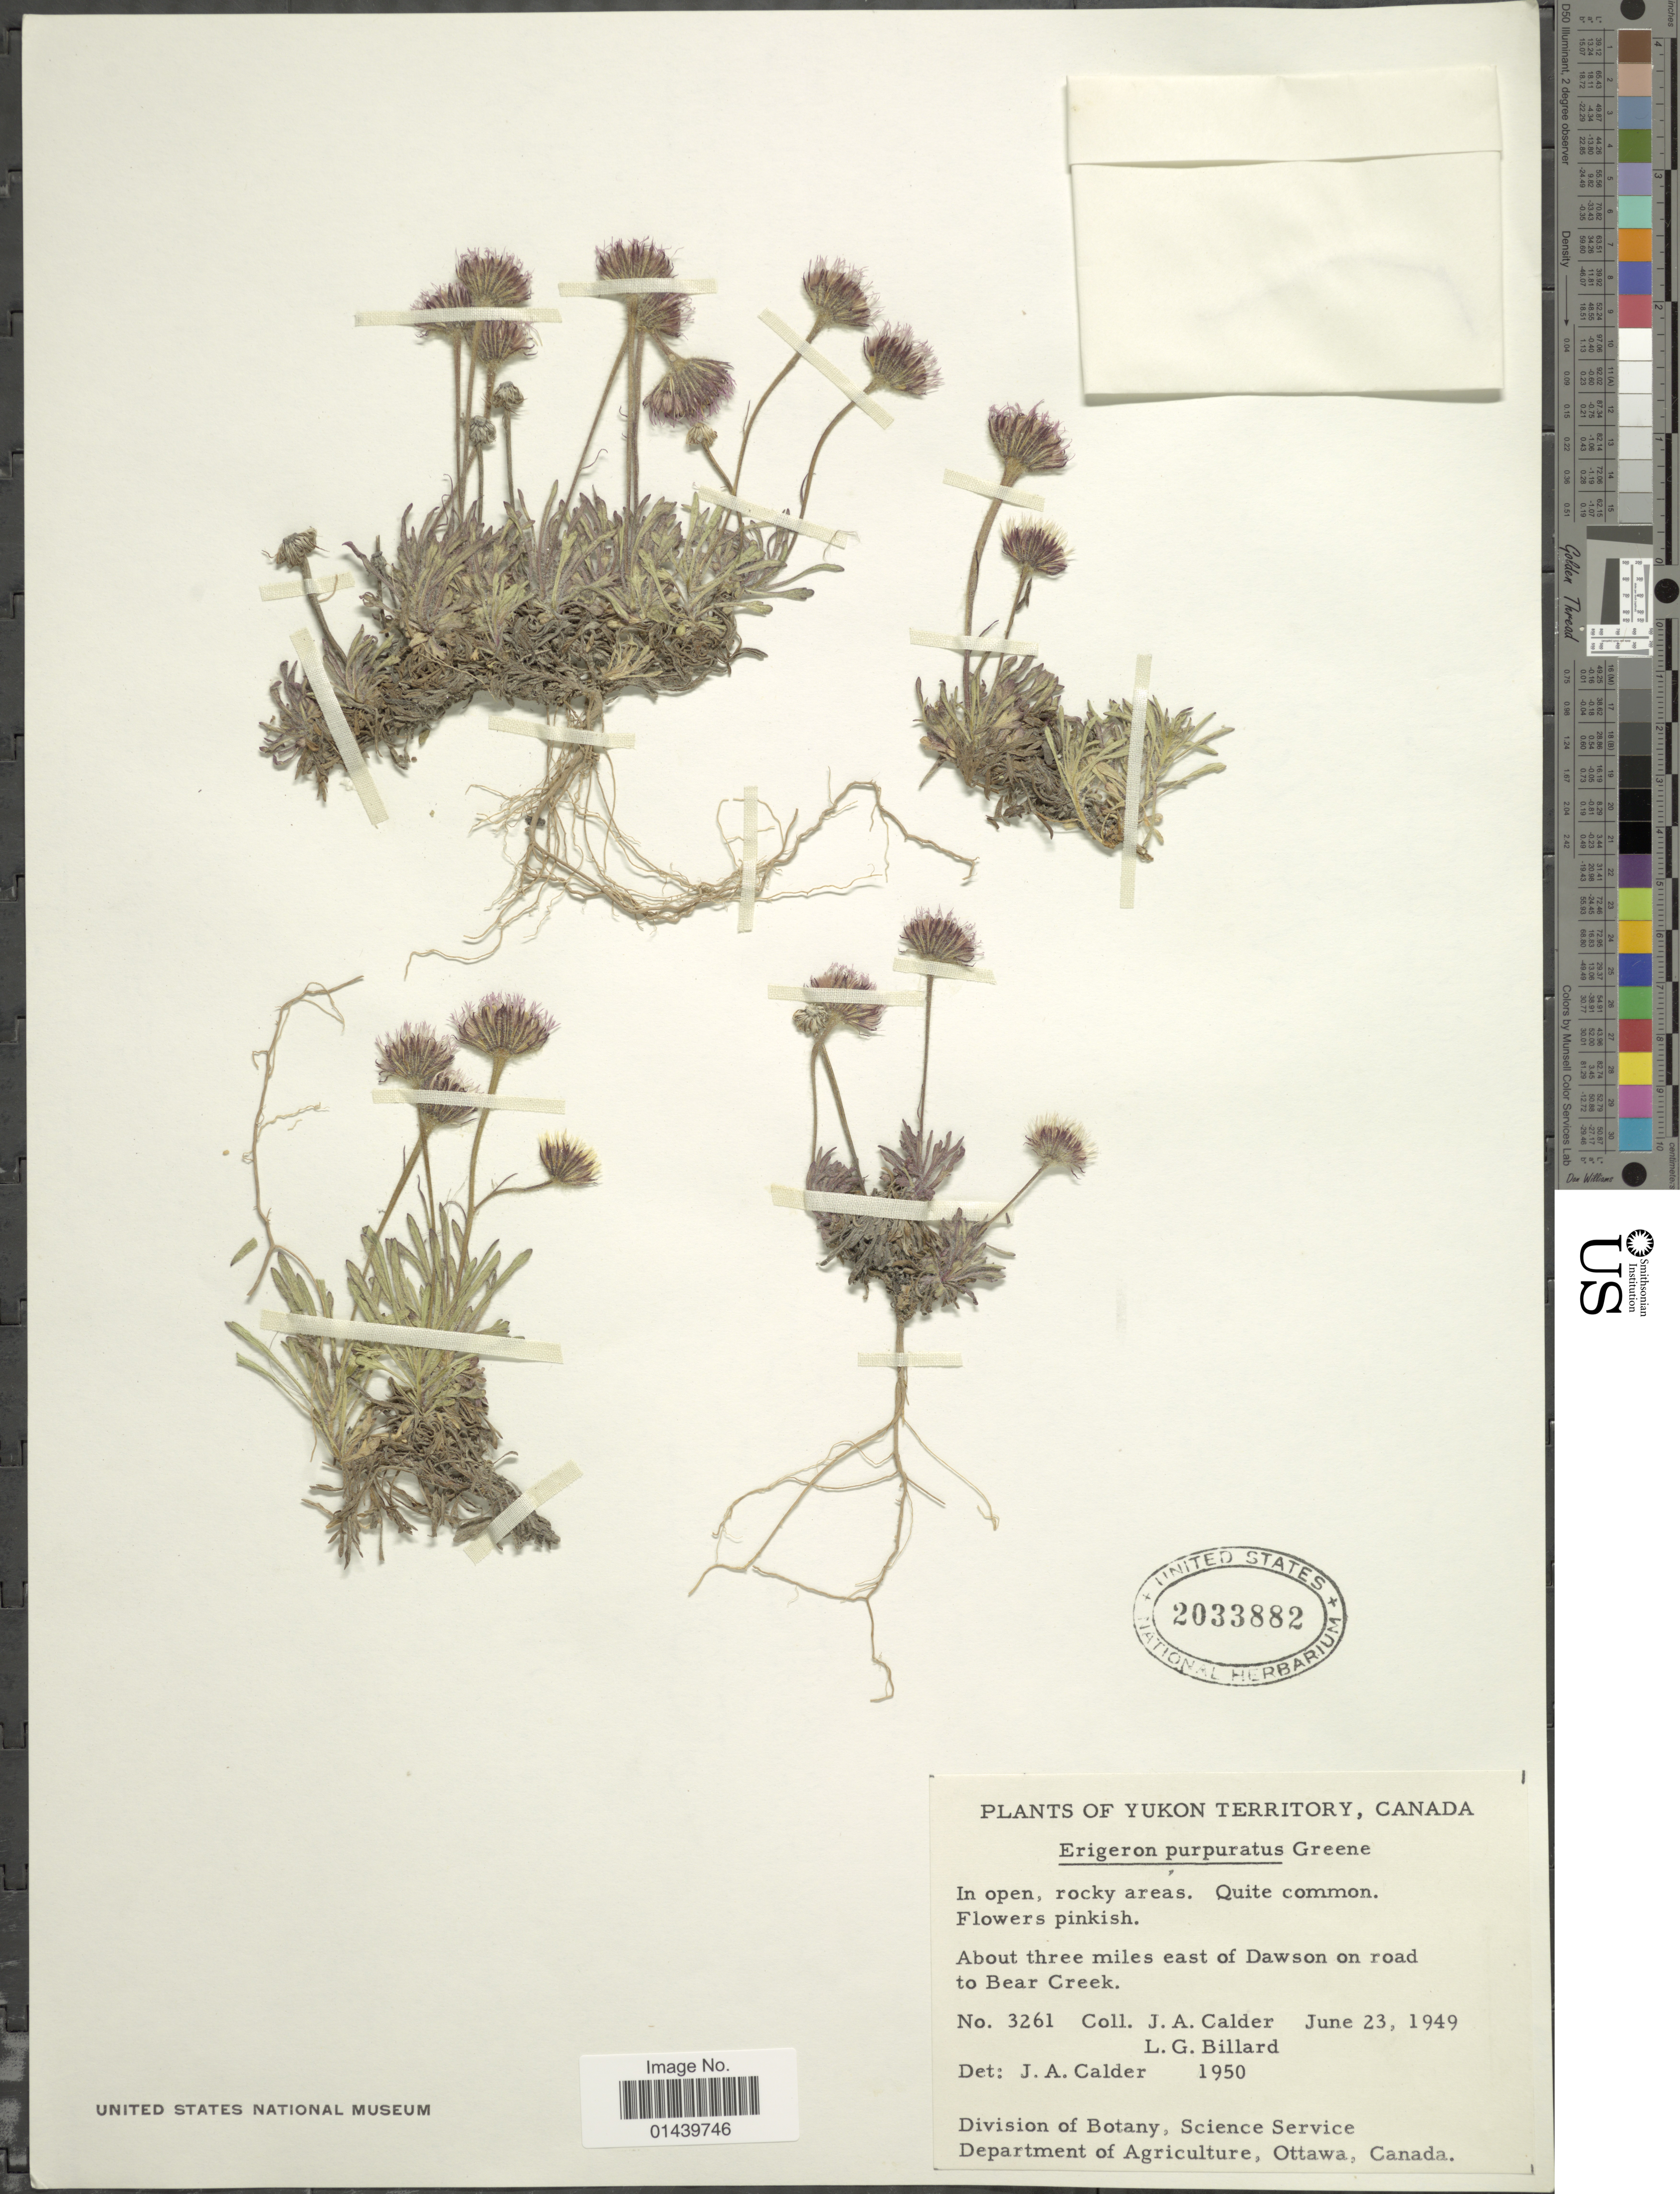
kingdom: Plantae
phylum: Tracheophyta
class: Magnoliopsida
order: Asterales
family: Asteraceae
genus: Erigeron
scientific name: Erigeron purpuratus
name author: Greene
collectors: J. A. Calder & L. Billard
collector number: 3261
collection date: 1949-06-23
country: Canada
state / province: Yukon Territory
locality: About three miles east of Dawson on road to Bear Creek.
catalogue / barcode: US 2033882